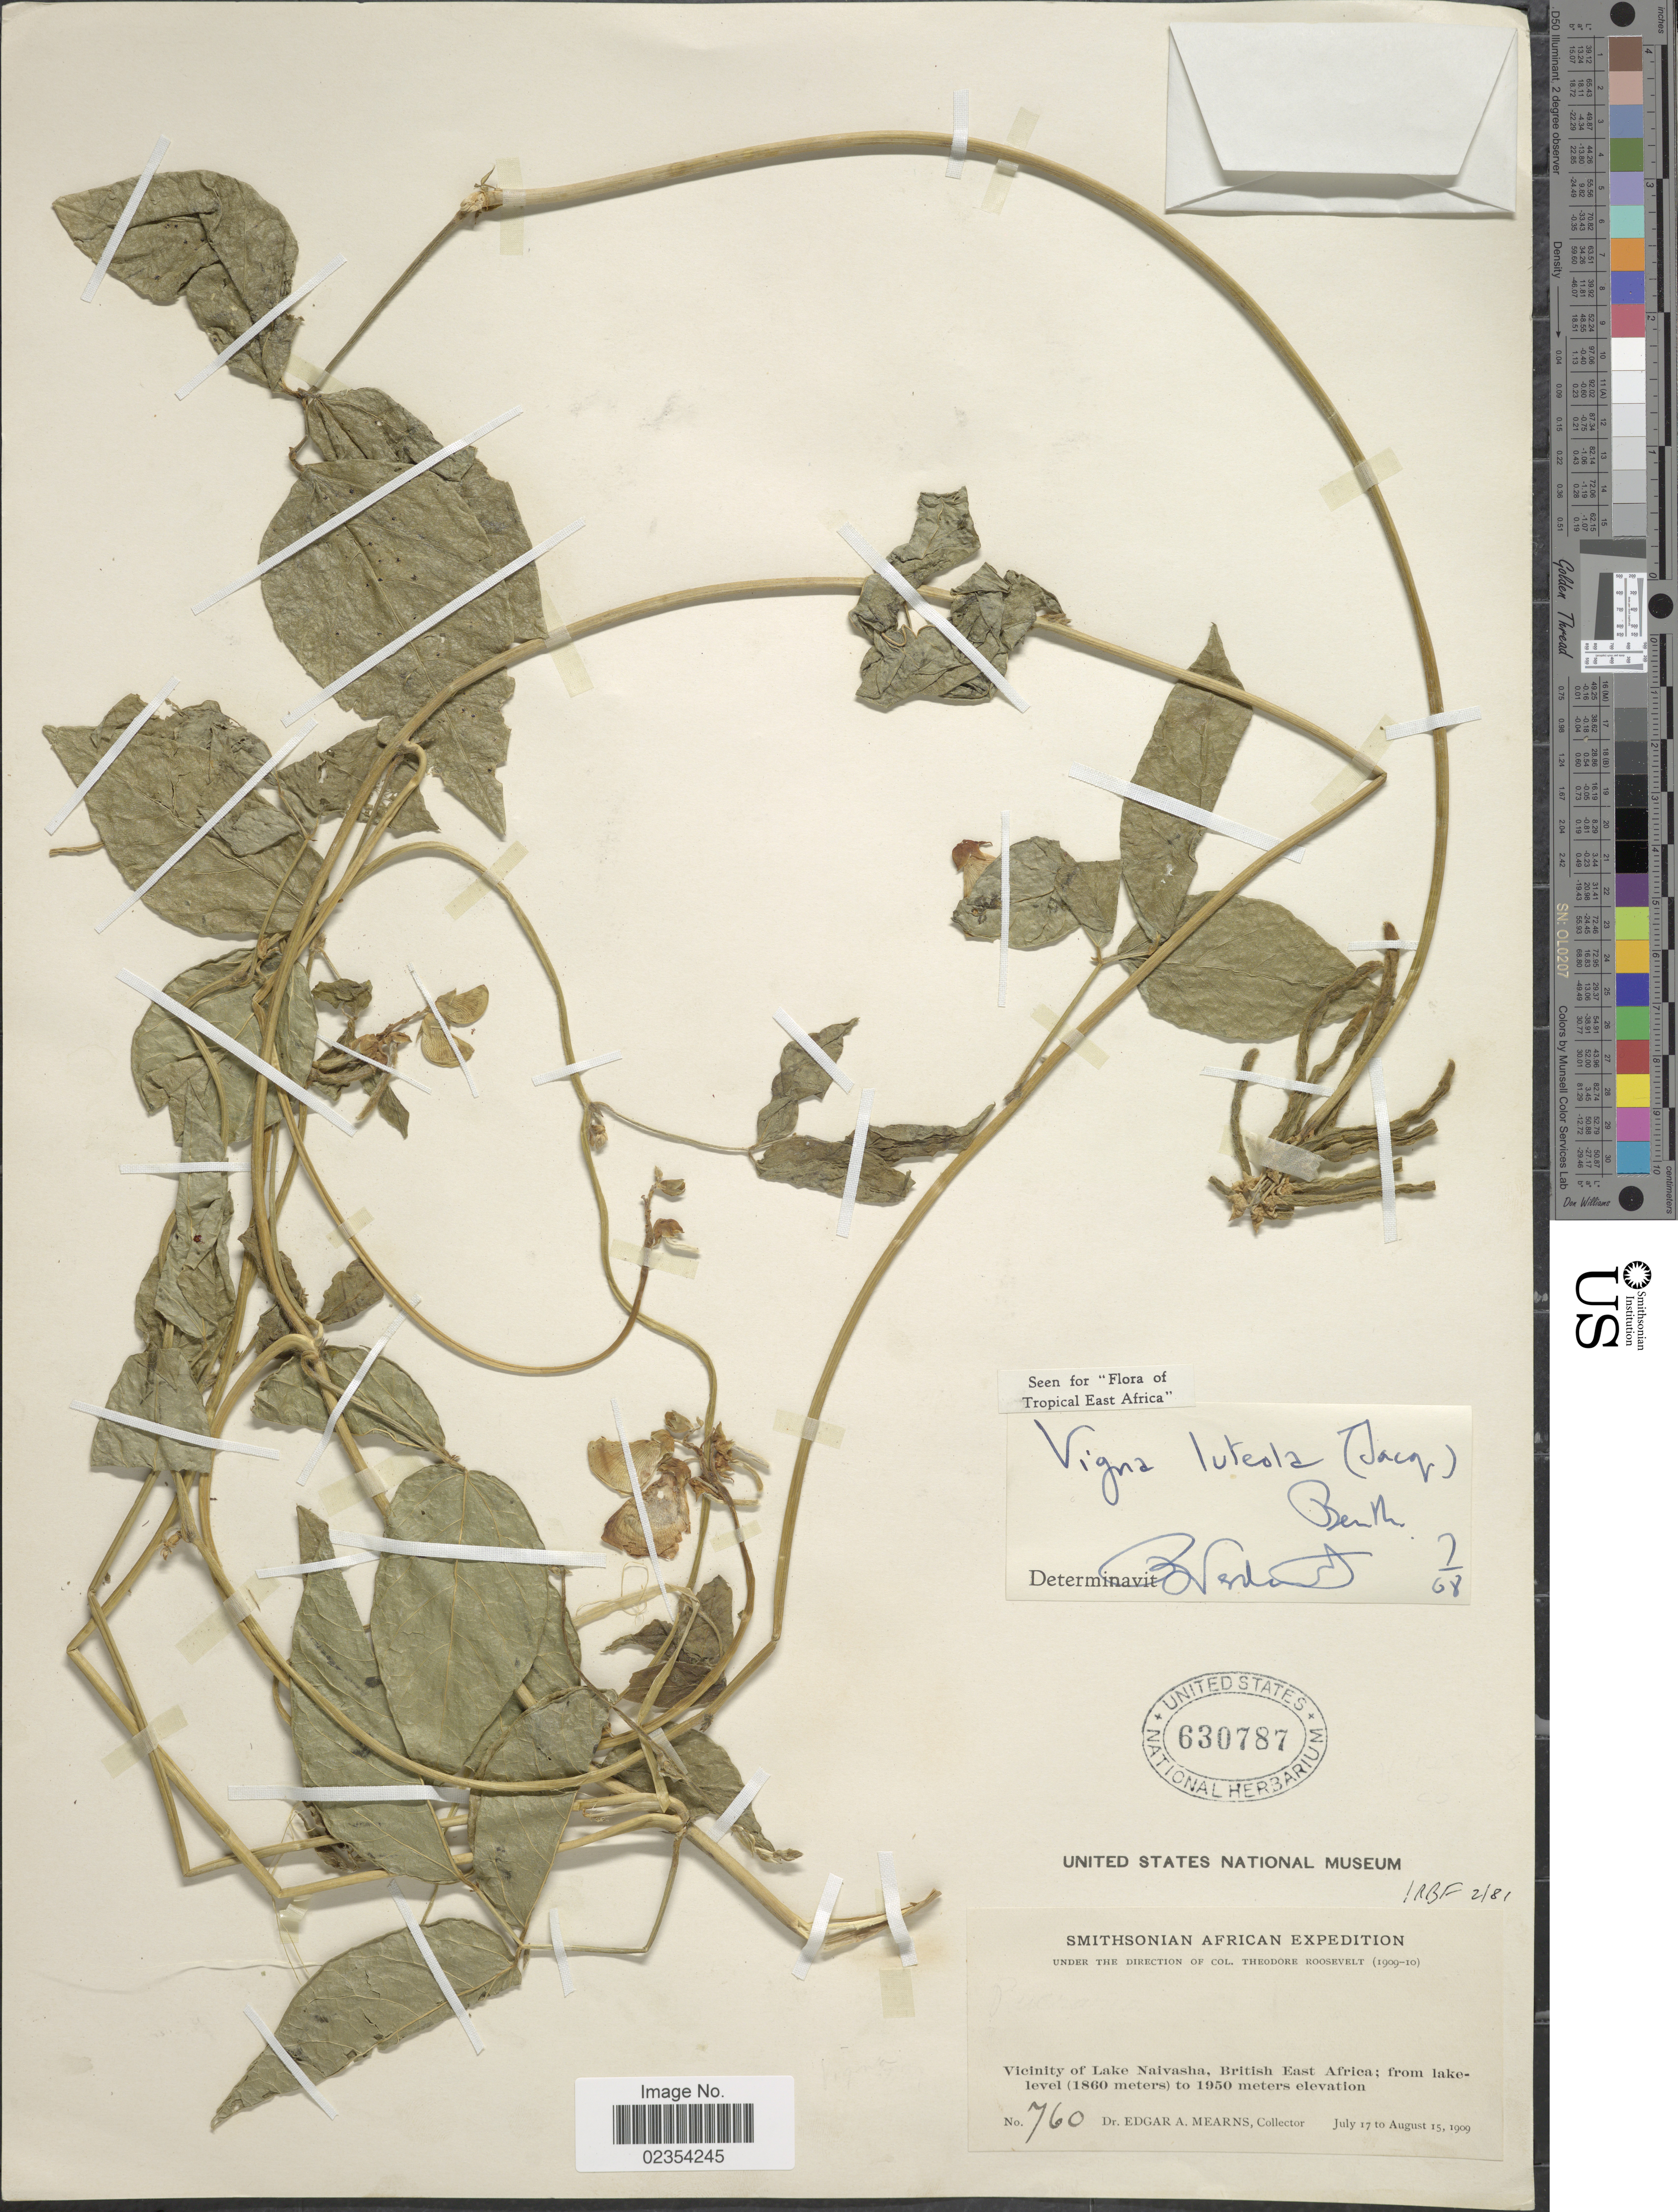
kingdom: Plantae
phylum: Tracheophyta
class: Magnoliopsida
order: Fabales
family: Fabaceae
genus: Vigna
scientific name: Vigna luteola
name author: (Jacq.) Benth.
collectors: E. A. Mearns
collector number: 760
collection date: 1909-07-17/1909-08-15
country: Kenya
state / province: Nakuru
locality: Vicinity of Lake Naivasha, British East Africa.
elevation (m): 1860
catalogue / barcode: US 630787